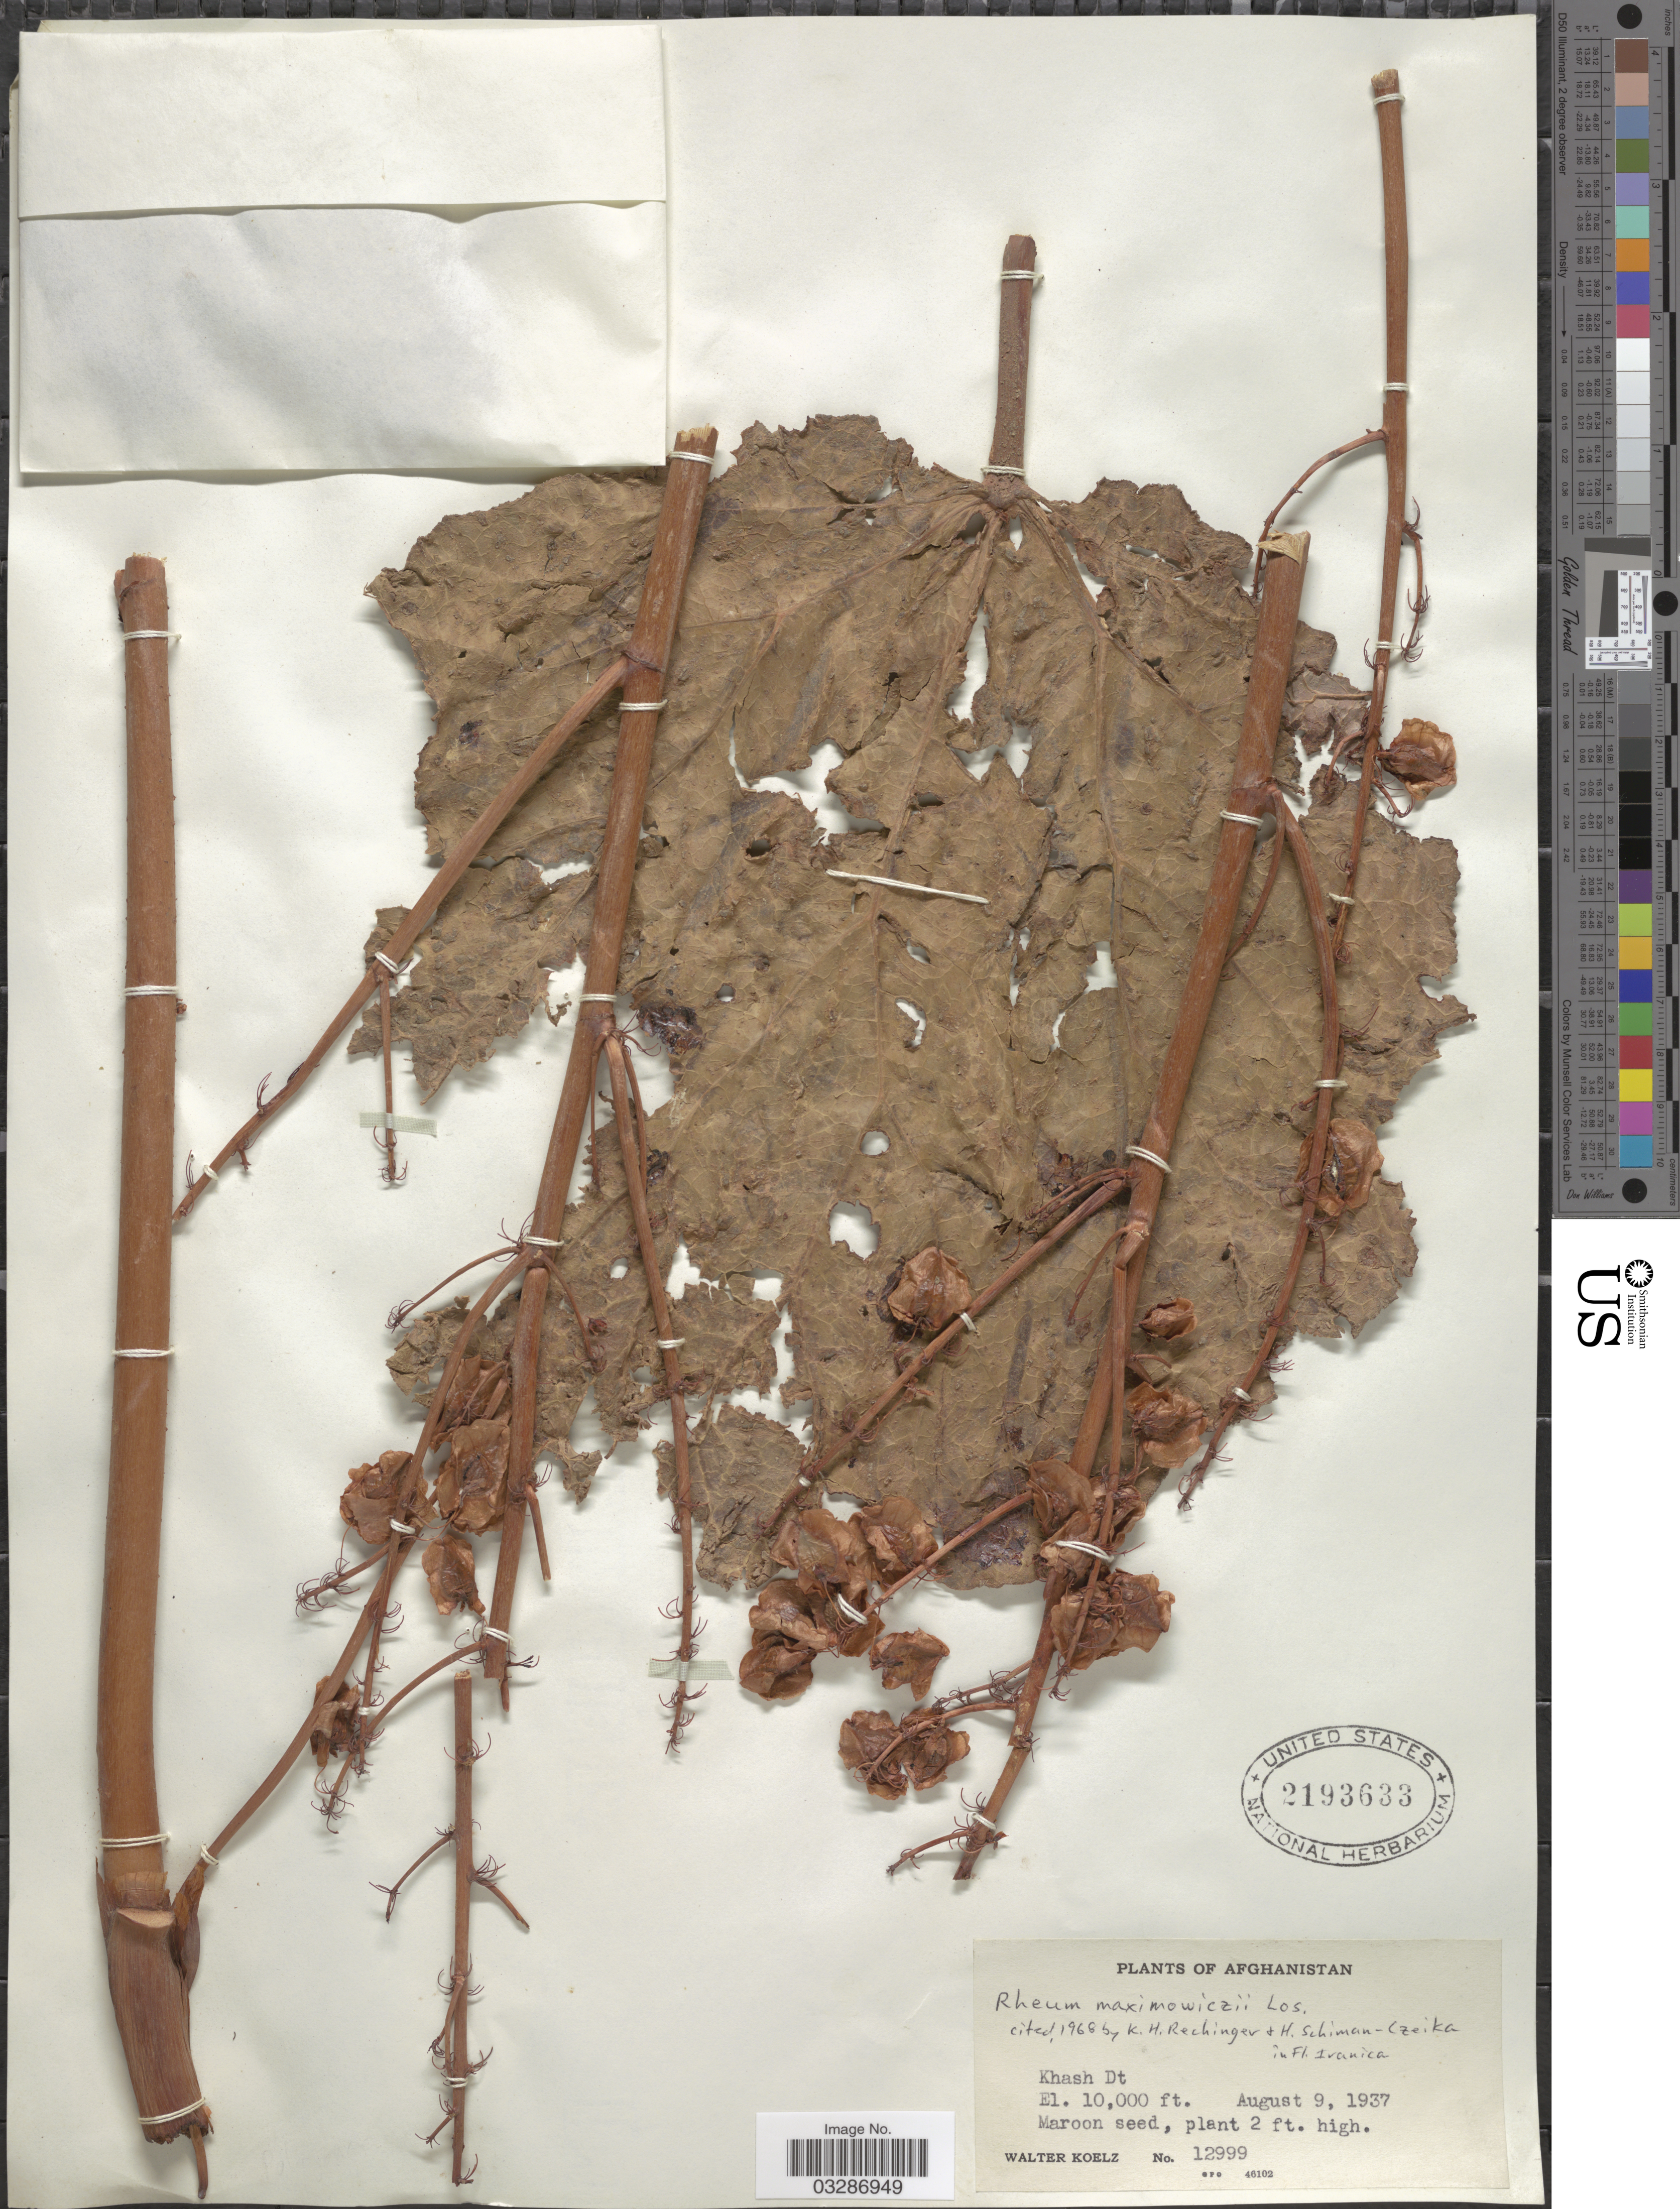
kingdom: Plantae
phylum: Tracheophyta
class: Magnoliopsida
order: Caryophyllales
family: Polygonaceae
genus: Rheum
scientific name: Rheum maximowiczii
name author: Losinsk.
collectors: W. N. Koelz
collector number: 12999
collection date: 1937-08-09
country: Afghanistan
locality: Khash Dt.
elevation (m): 3048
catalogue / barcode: US 2193633